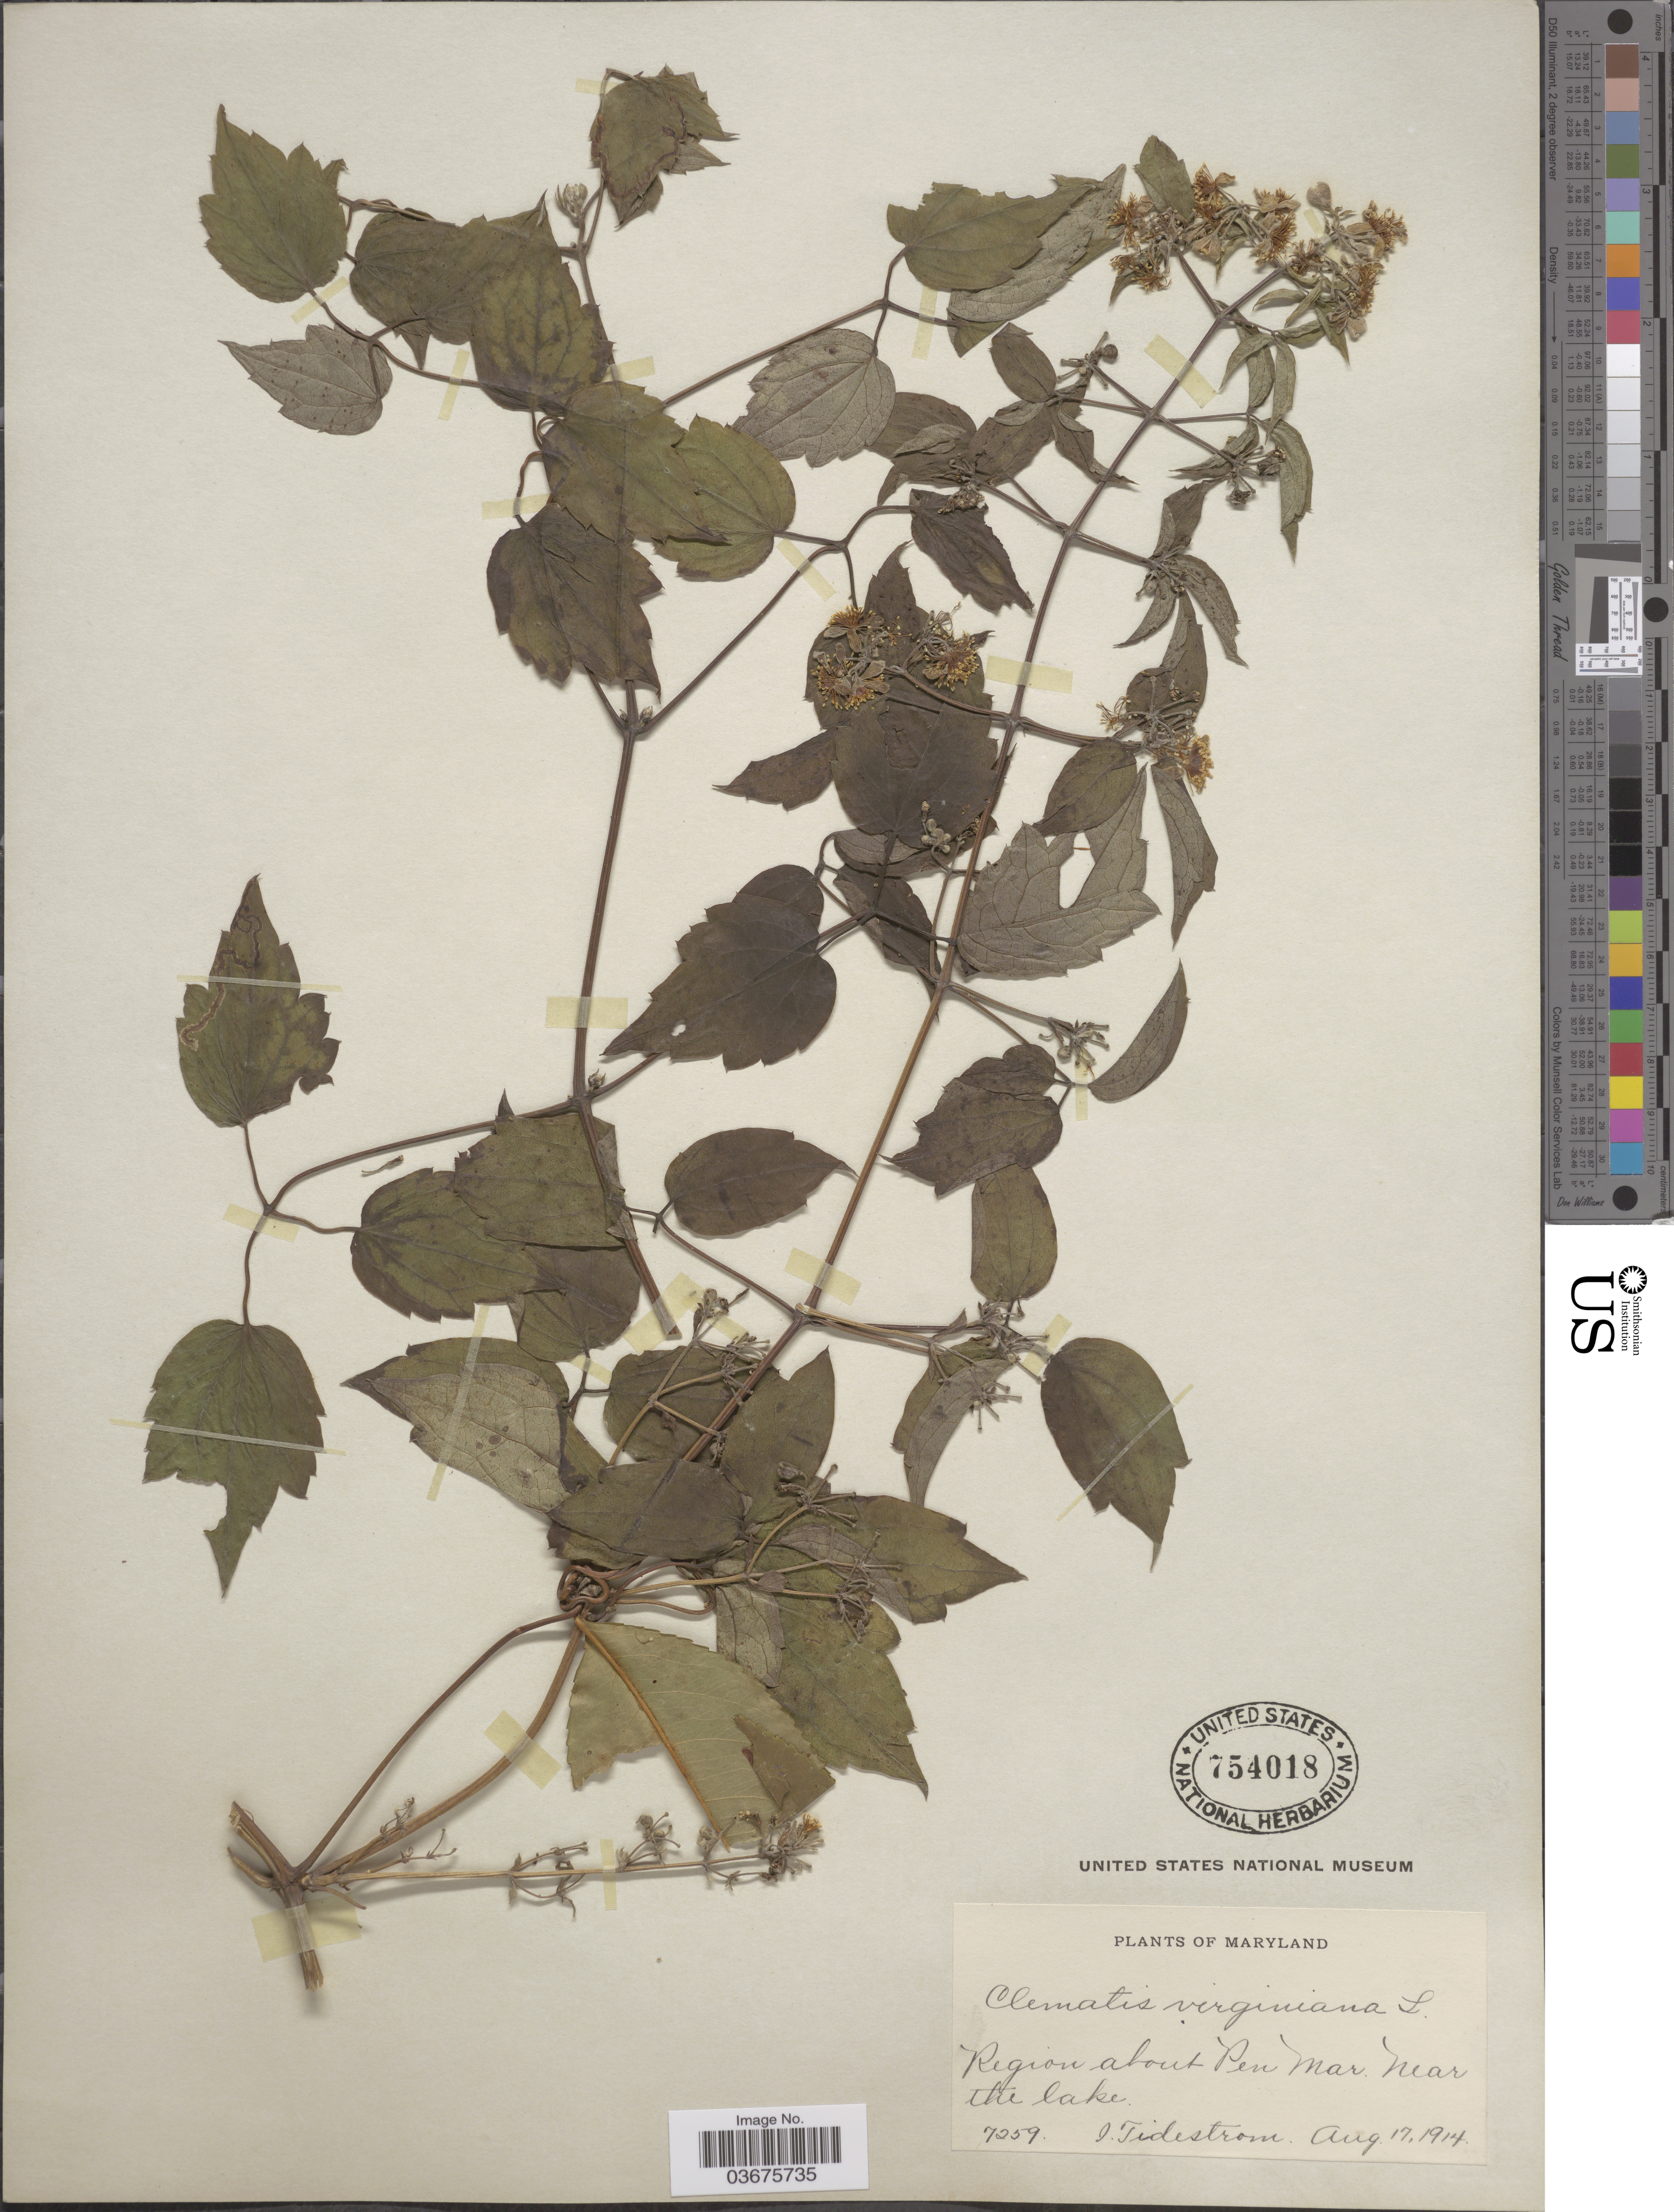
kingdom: Plantae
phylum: Tracheophyta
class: Magnoliopsida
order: Ranunculales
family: Ranunculaceae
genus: Clematis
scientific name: Clematis virginiana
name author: L.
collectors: I. F. Tidestrom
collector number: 7259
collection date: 1914-08-17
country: United States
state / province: Maryland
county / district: Washington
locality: Region about Pen Mar. near the lake.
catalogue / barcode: US 754018